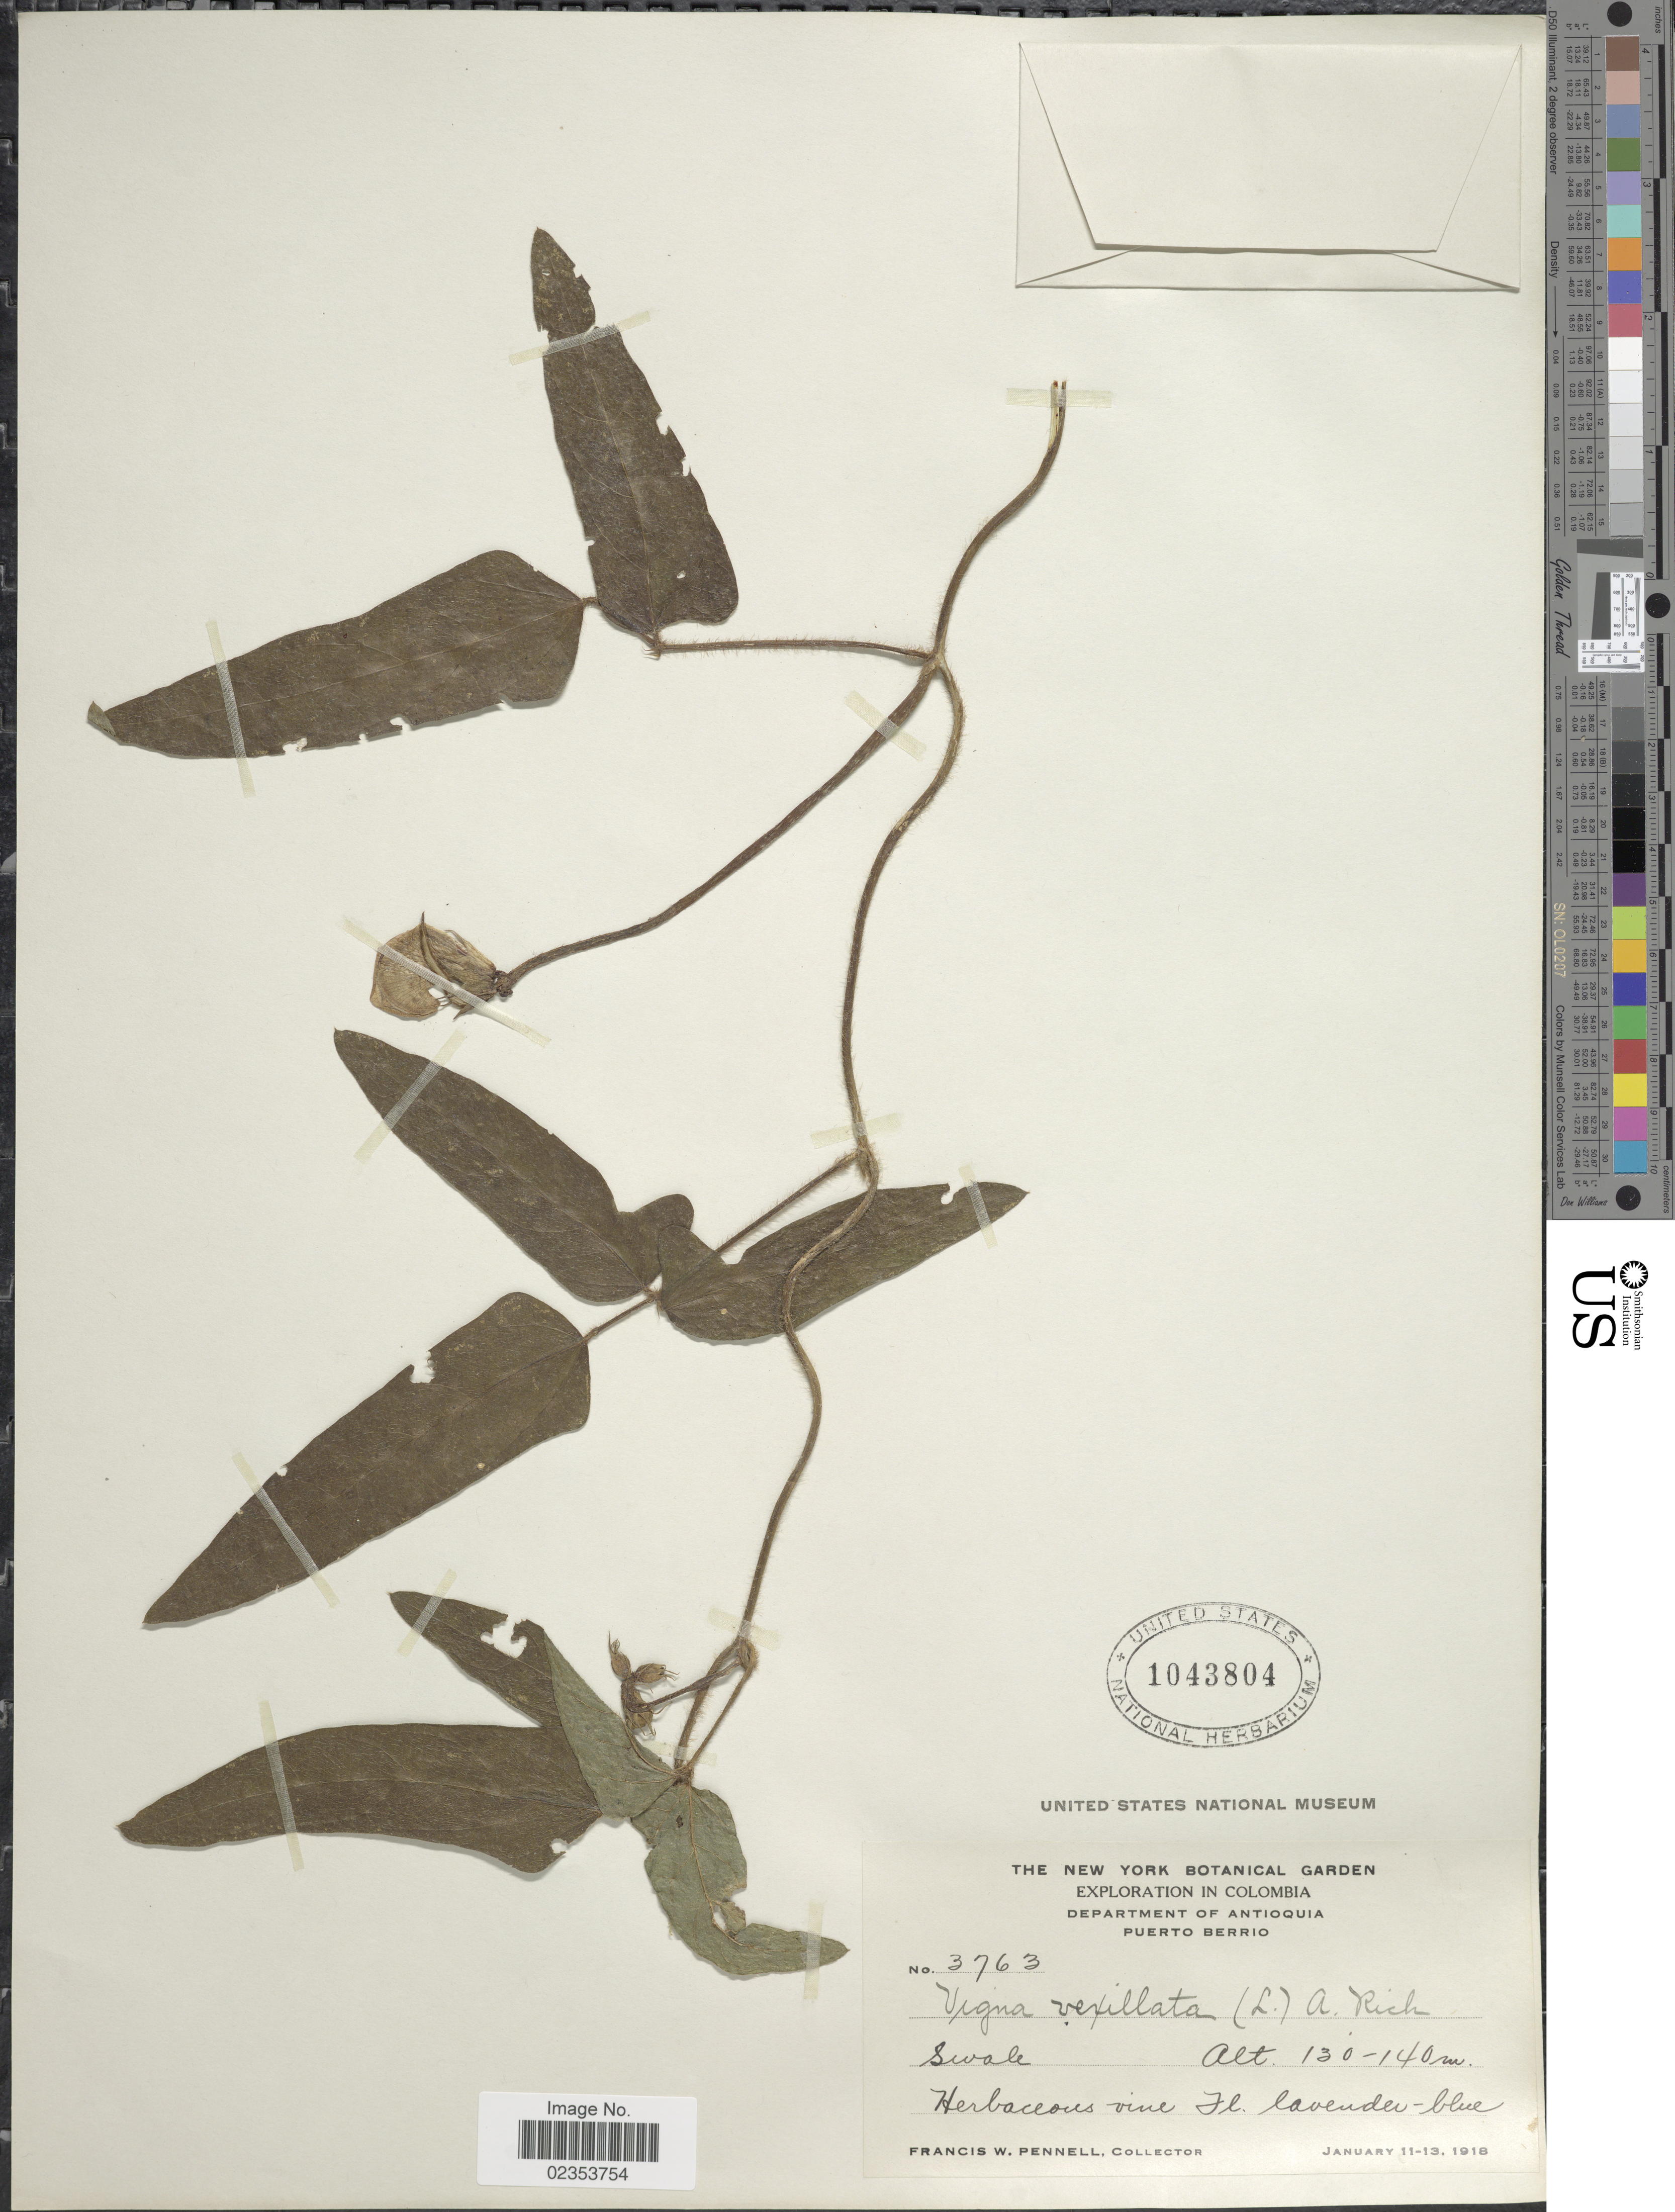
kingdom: Plantae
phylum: Tracheophyta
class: Magnoliopsida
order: Fabales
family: Fabaceae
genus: Vigna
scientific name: Vigna vexillata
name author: (L.) A. Rich.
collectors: F. W. Pennell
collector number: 3763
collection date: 1918-01-11/1918-01-13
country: Colombia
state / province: Antioquia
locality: Puerto Barrio. Swale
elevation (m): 130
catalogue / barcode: US 1043804